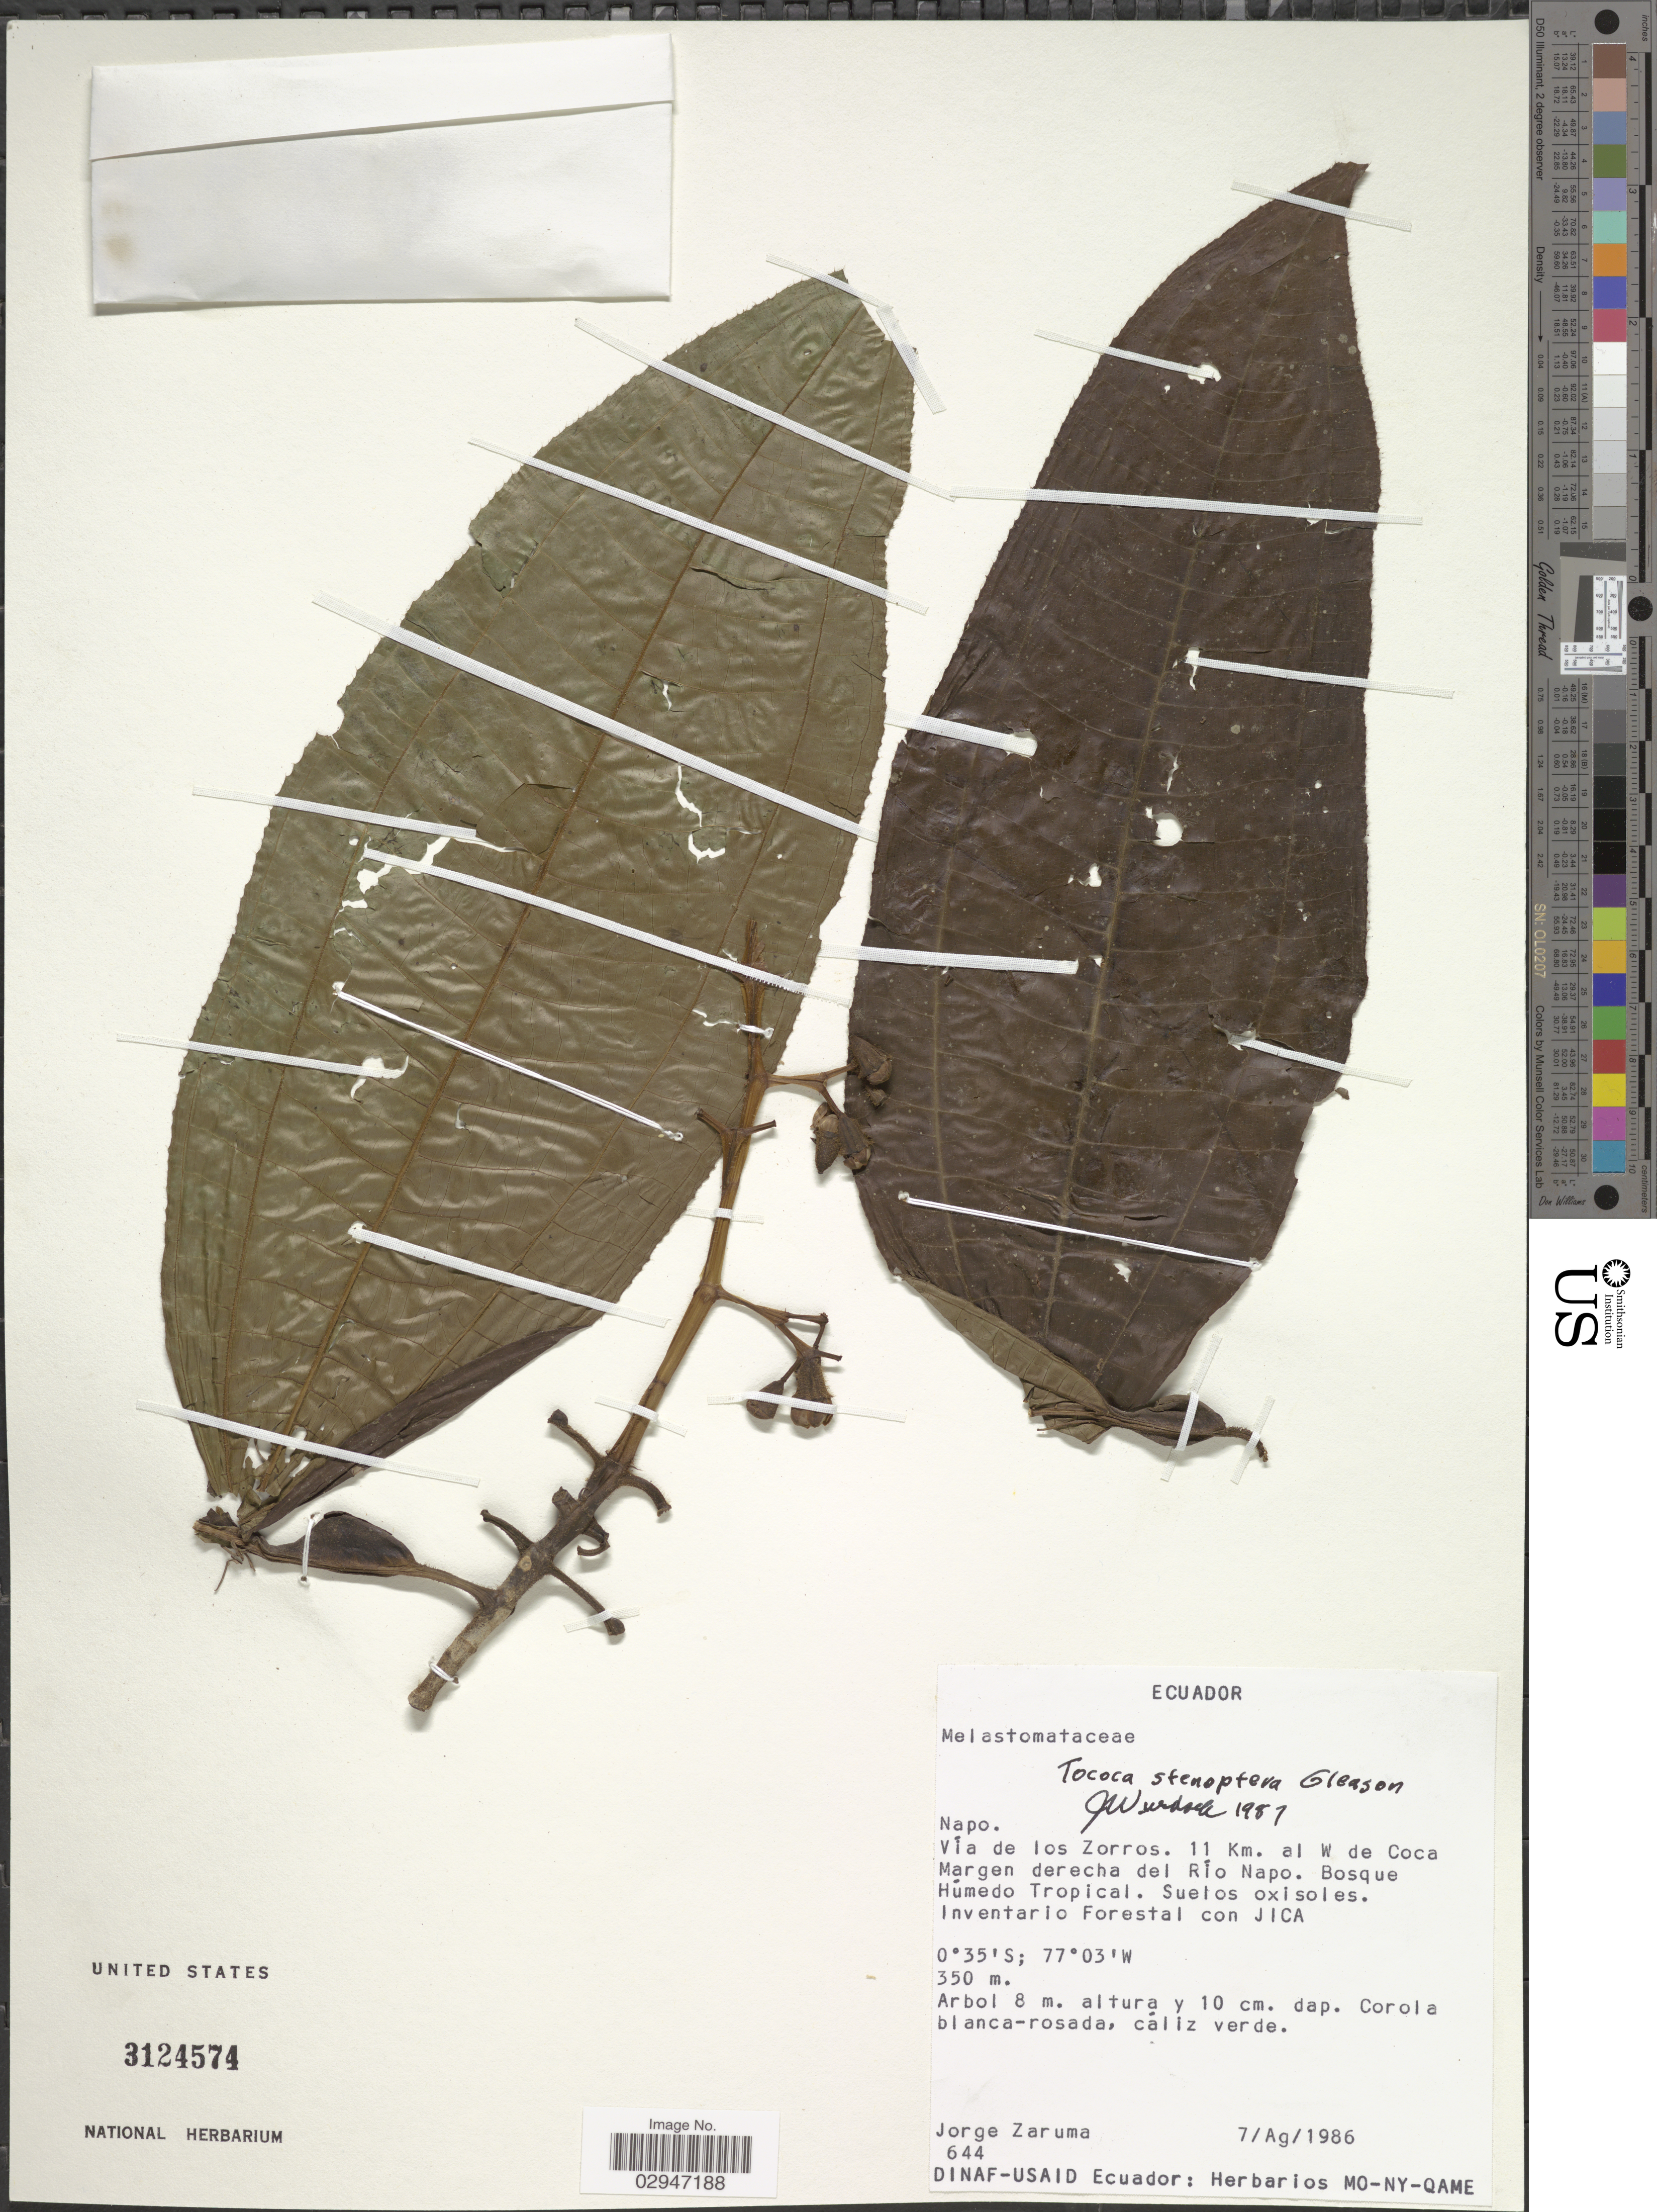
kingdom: Plantae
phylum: Tracheophyta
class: Magnoliopsida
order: Myrtales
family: Melastomataceae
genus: Tococa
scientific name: Tococa stenoptera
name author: Gleason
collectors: J. Zaruma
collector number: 644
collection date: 1986-08-07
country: Ecuador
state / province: Napo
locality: Vía de los Zorros. 11 Km. al W de Coca. Margen derecha del Río Napo.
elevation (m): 350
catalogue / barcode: US 3124574